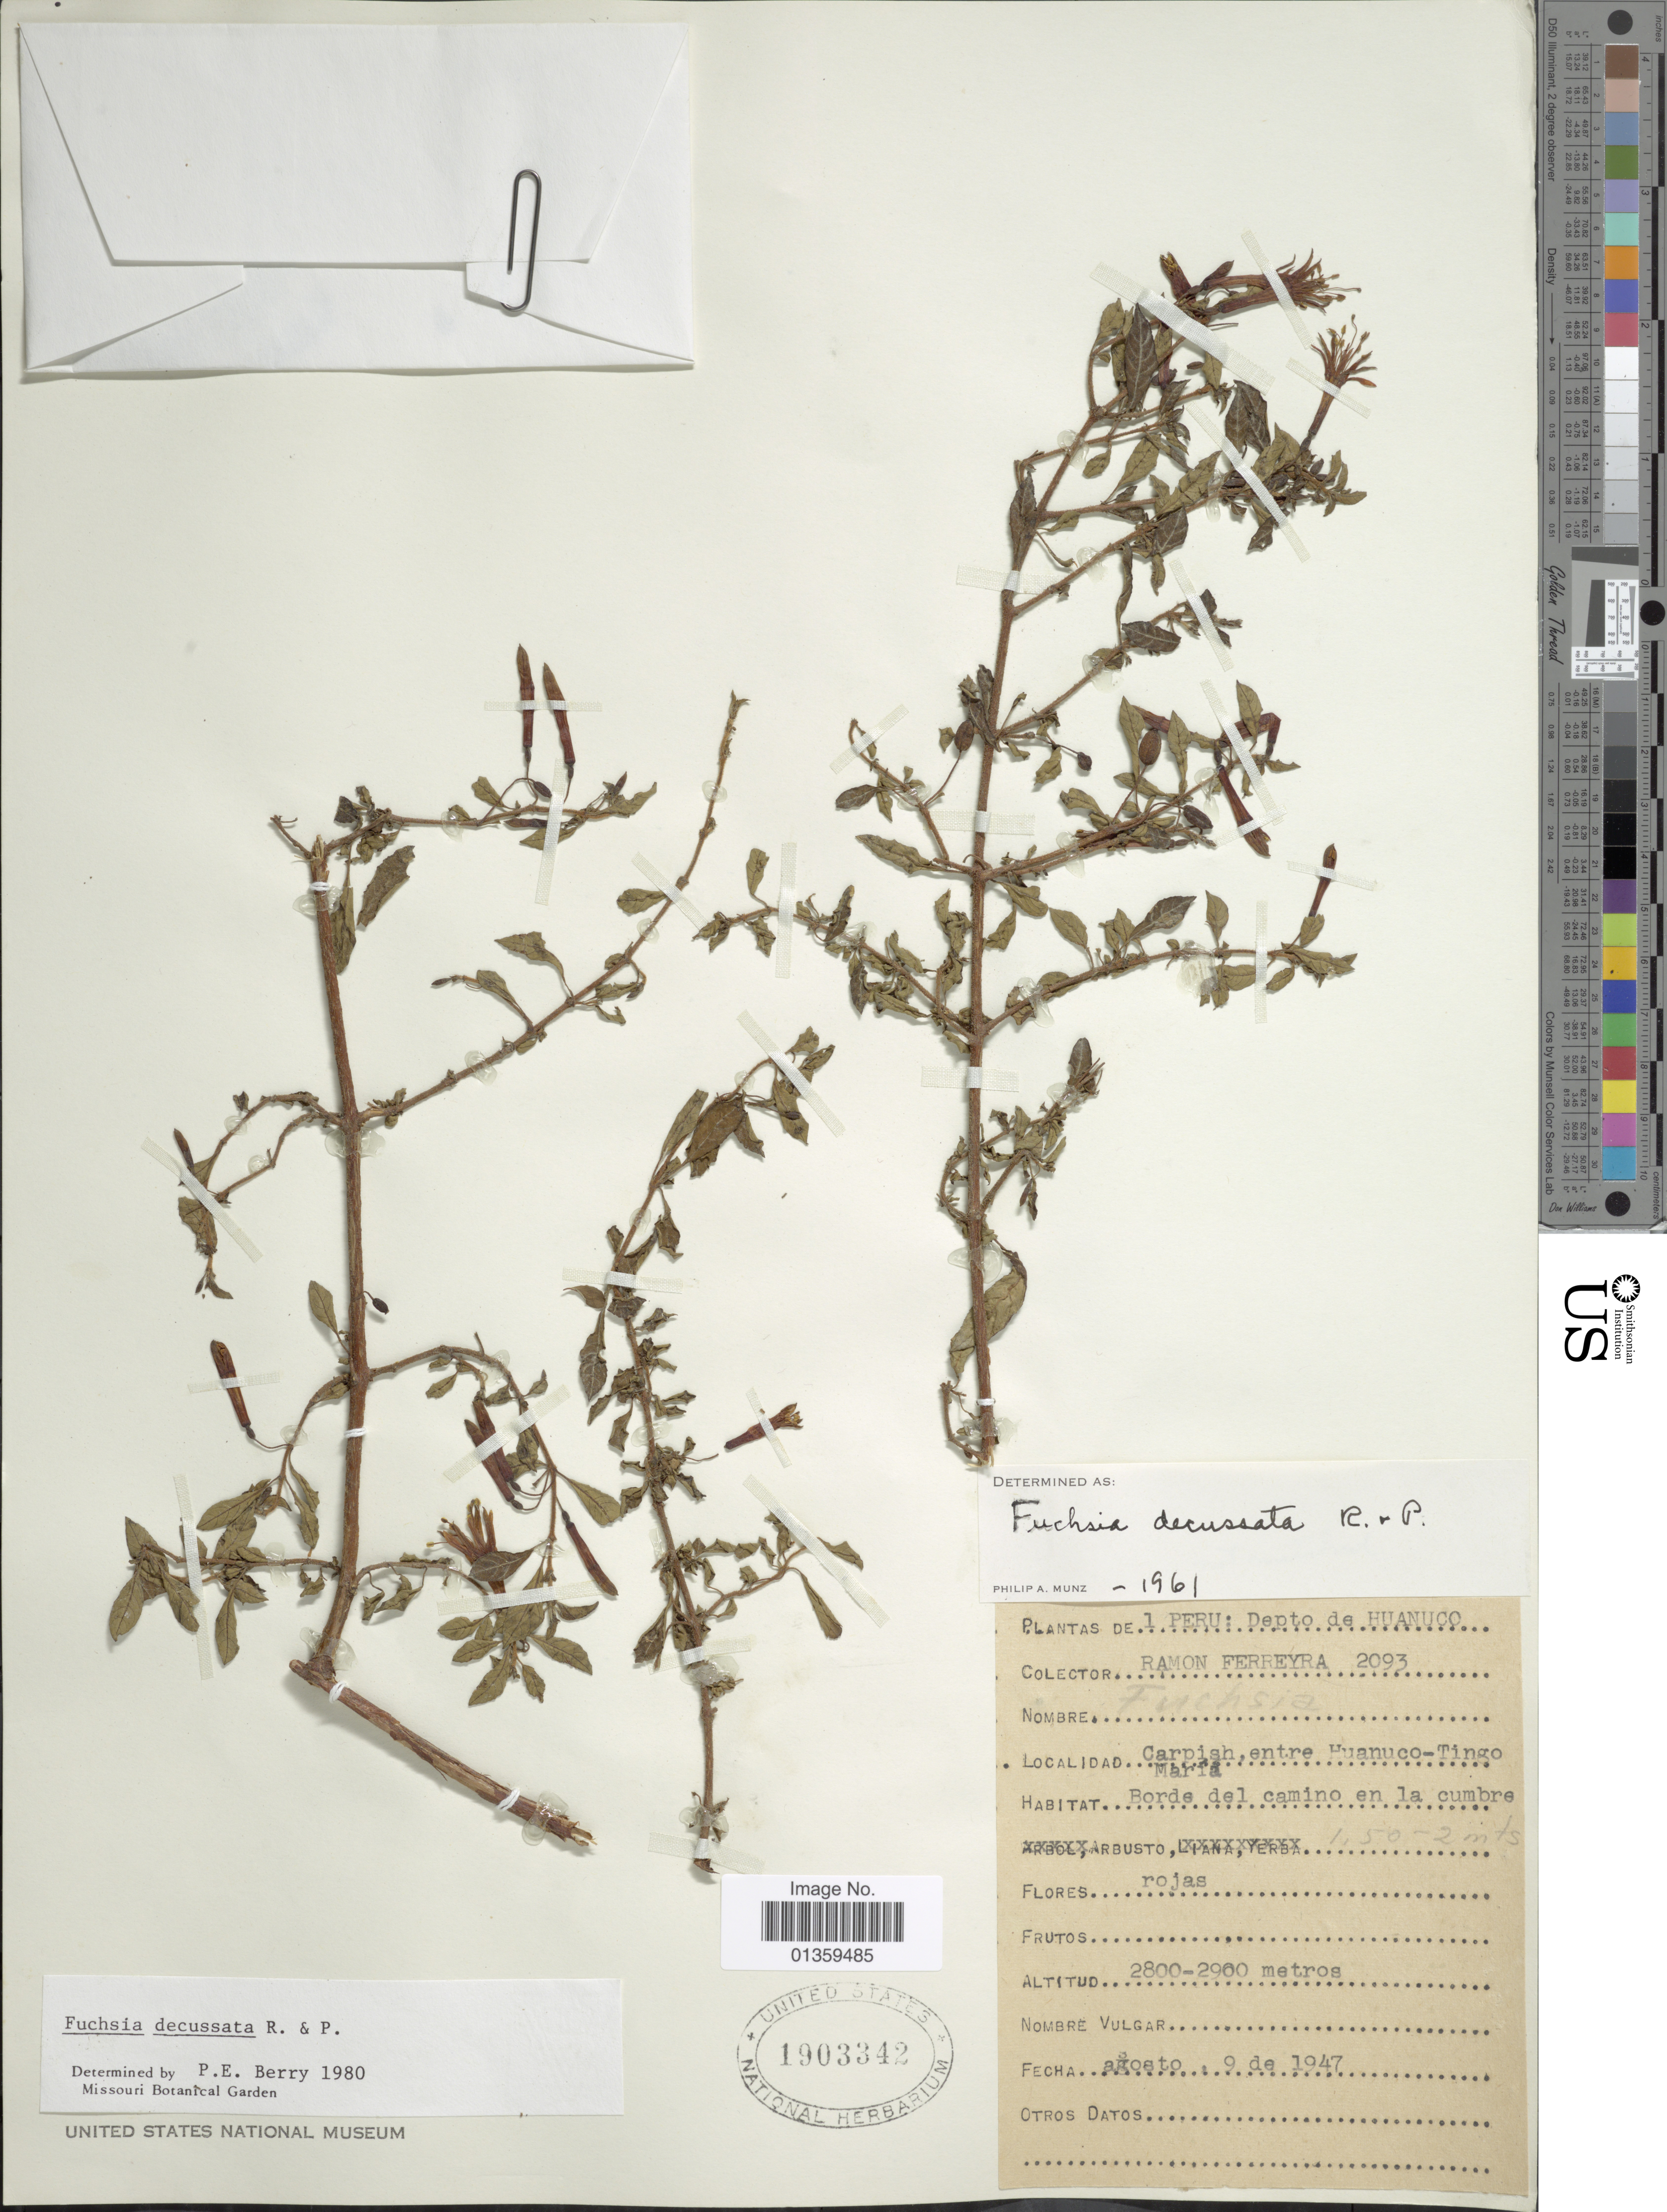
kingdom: Plantae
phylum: Tracheophyta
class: Magnoliopsida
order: Myrtales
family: Onagraceae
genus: Fuchsia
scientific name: Fuchsia decussata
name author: Ruiz & Pav.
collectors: R. A. Ferreyra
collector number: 2093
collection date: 1947-08-09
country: Peru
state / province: Huánuco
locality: Carpish, entre Huanuco-Tingo Maria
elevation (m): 2800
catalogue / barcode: US 1903342